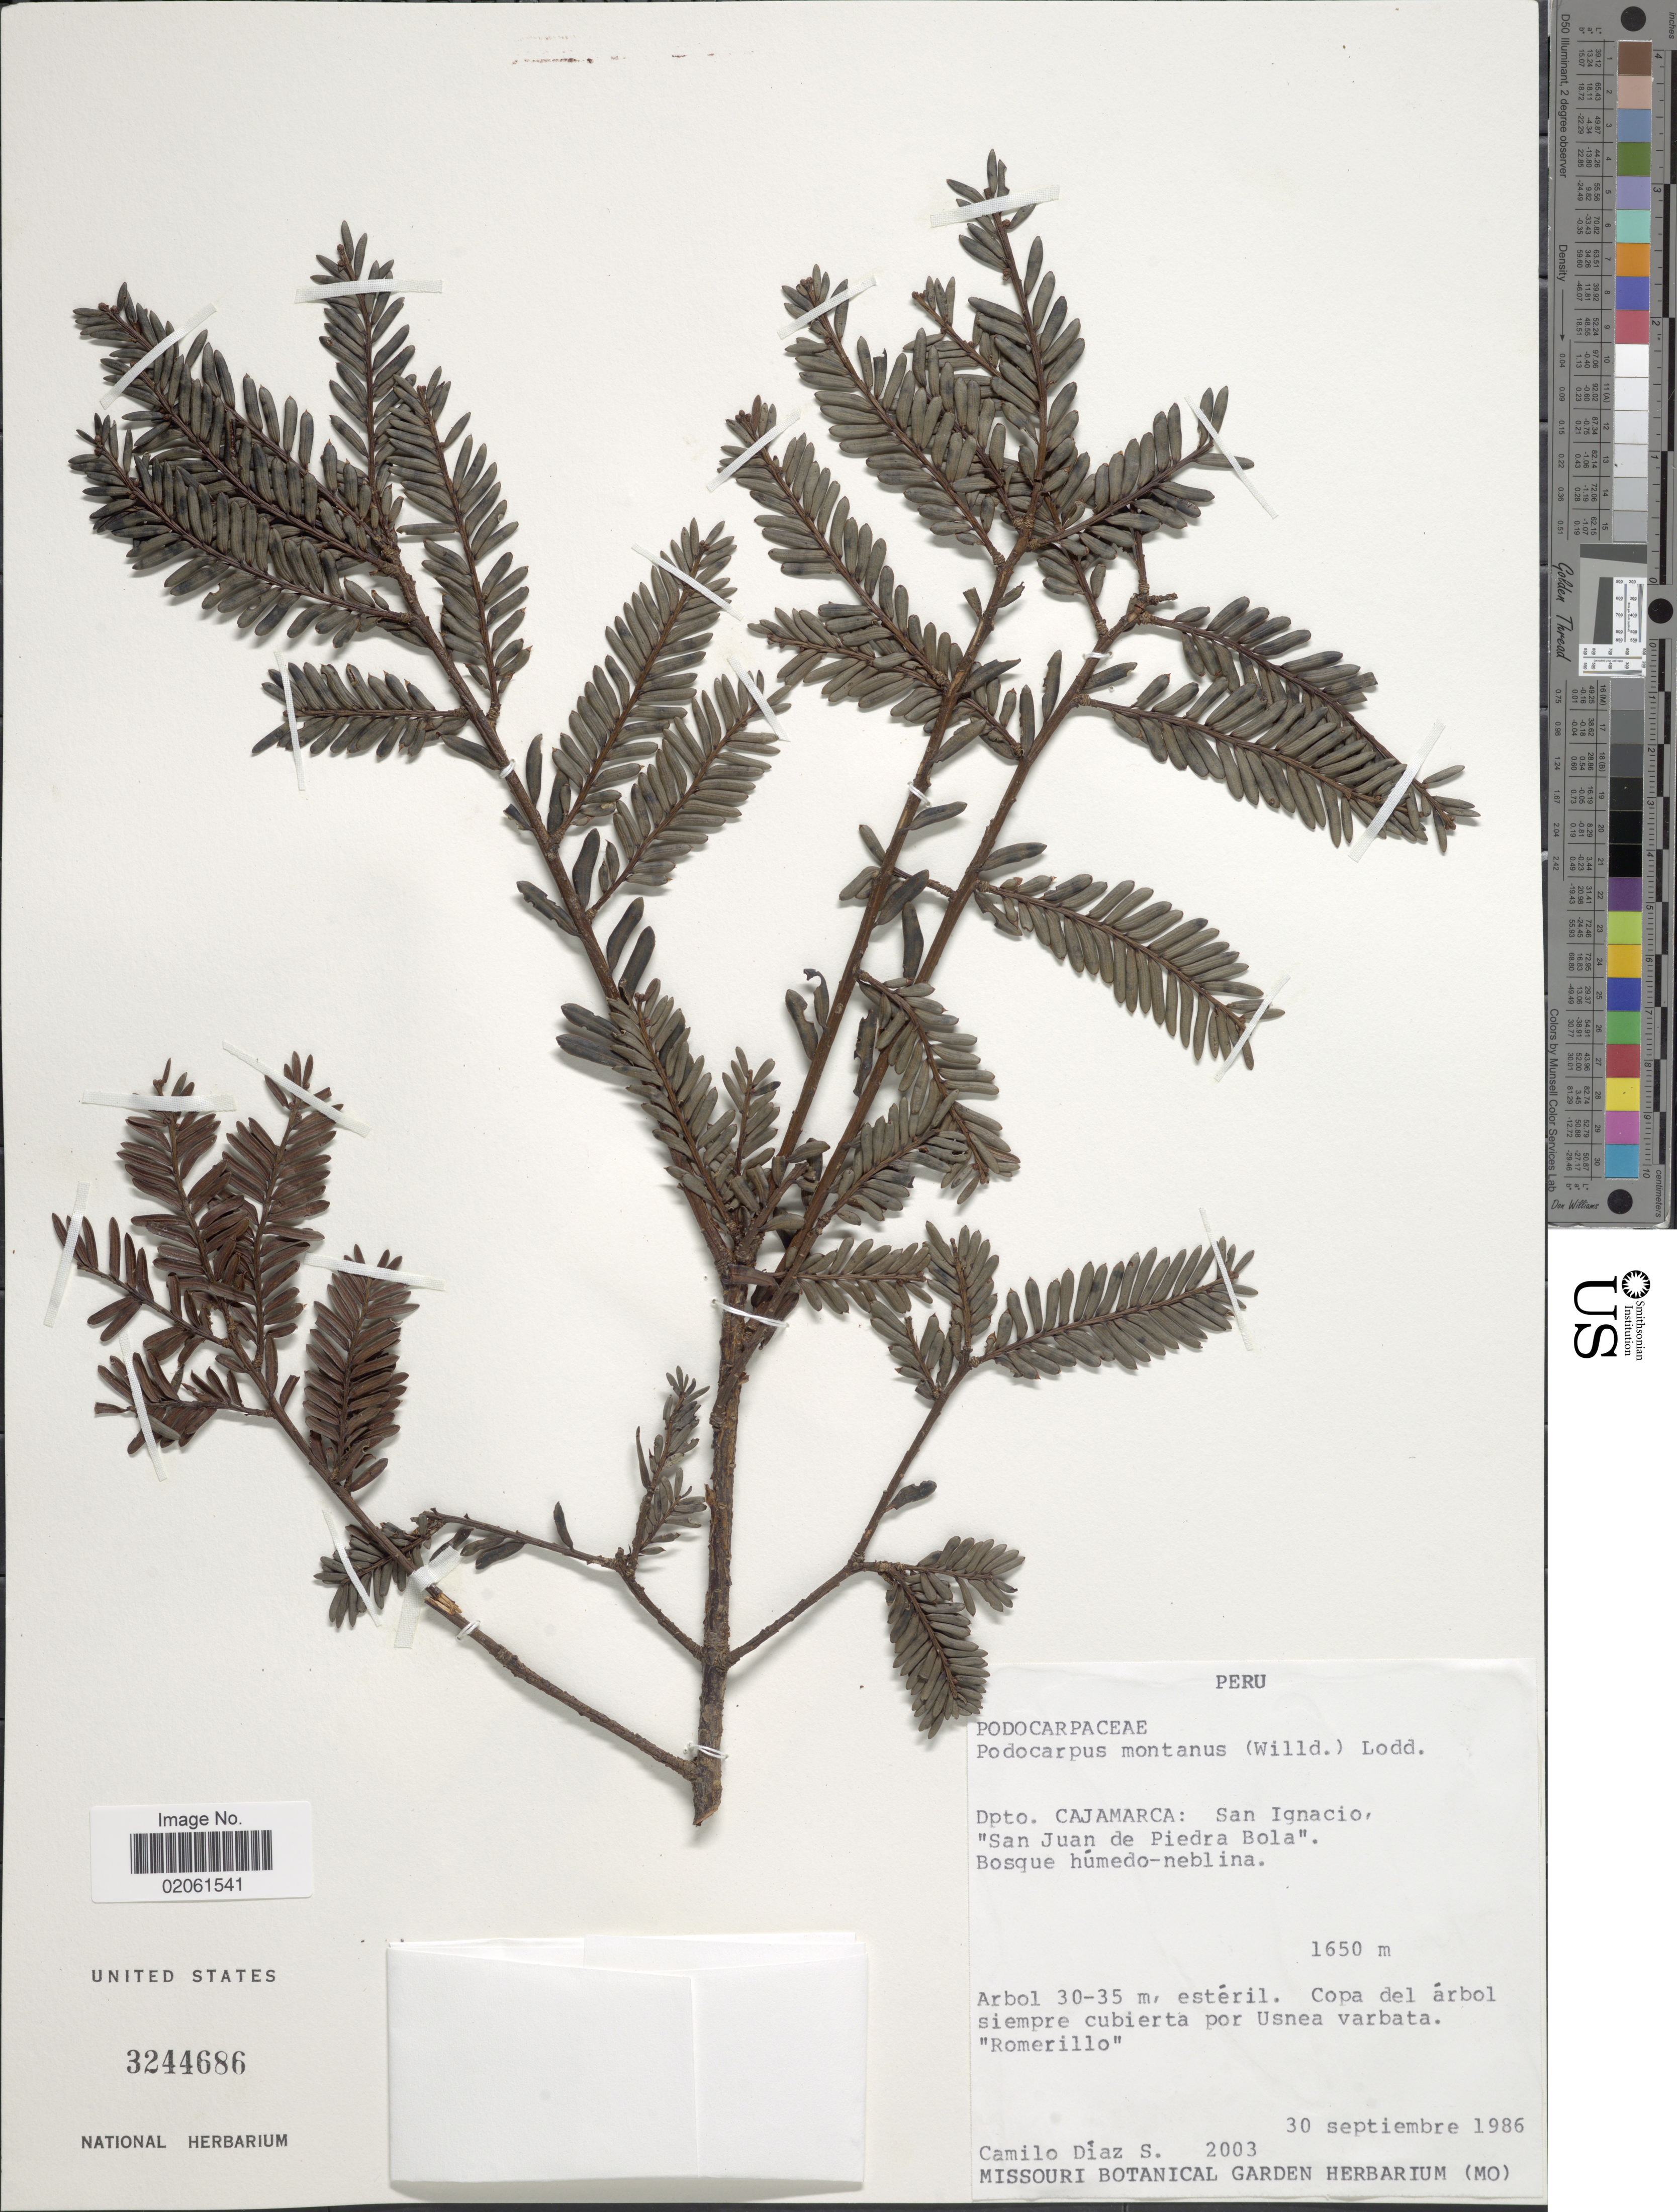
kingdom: Plantae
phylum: Tracheophyta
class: Pinopsida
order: Pinales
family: Podocarpaceae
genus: Podocarpus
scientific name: Podocarpus montanus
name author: (Humb. & Bonpl. ex Willd.) Lodd. ex Endl.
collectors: C. Diaz Santibanez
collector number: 2003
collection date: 1986-09-30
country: Peru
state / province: Cajamarca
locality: Dpto. Cajamarca: San Ignacio, "San Juan de Piedra Bola", Bosque humedo-neblina.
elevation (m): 1650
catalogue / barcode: US 3244686